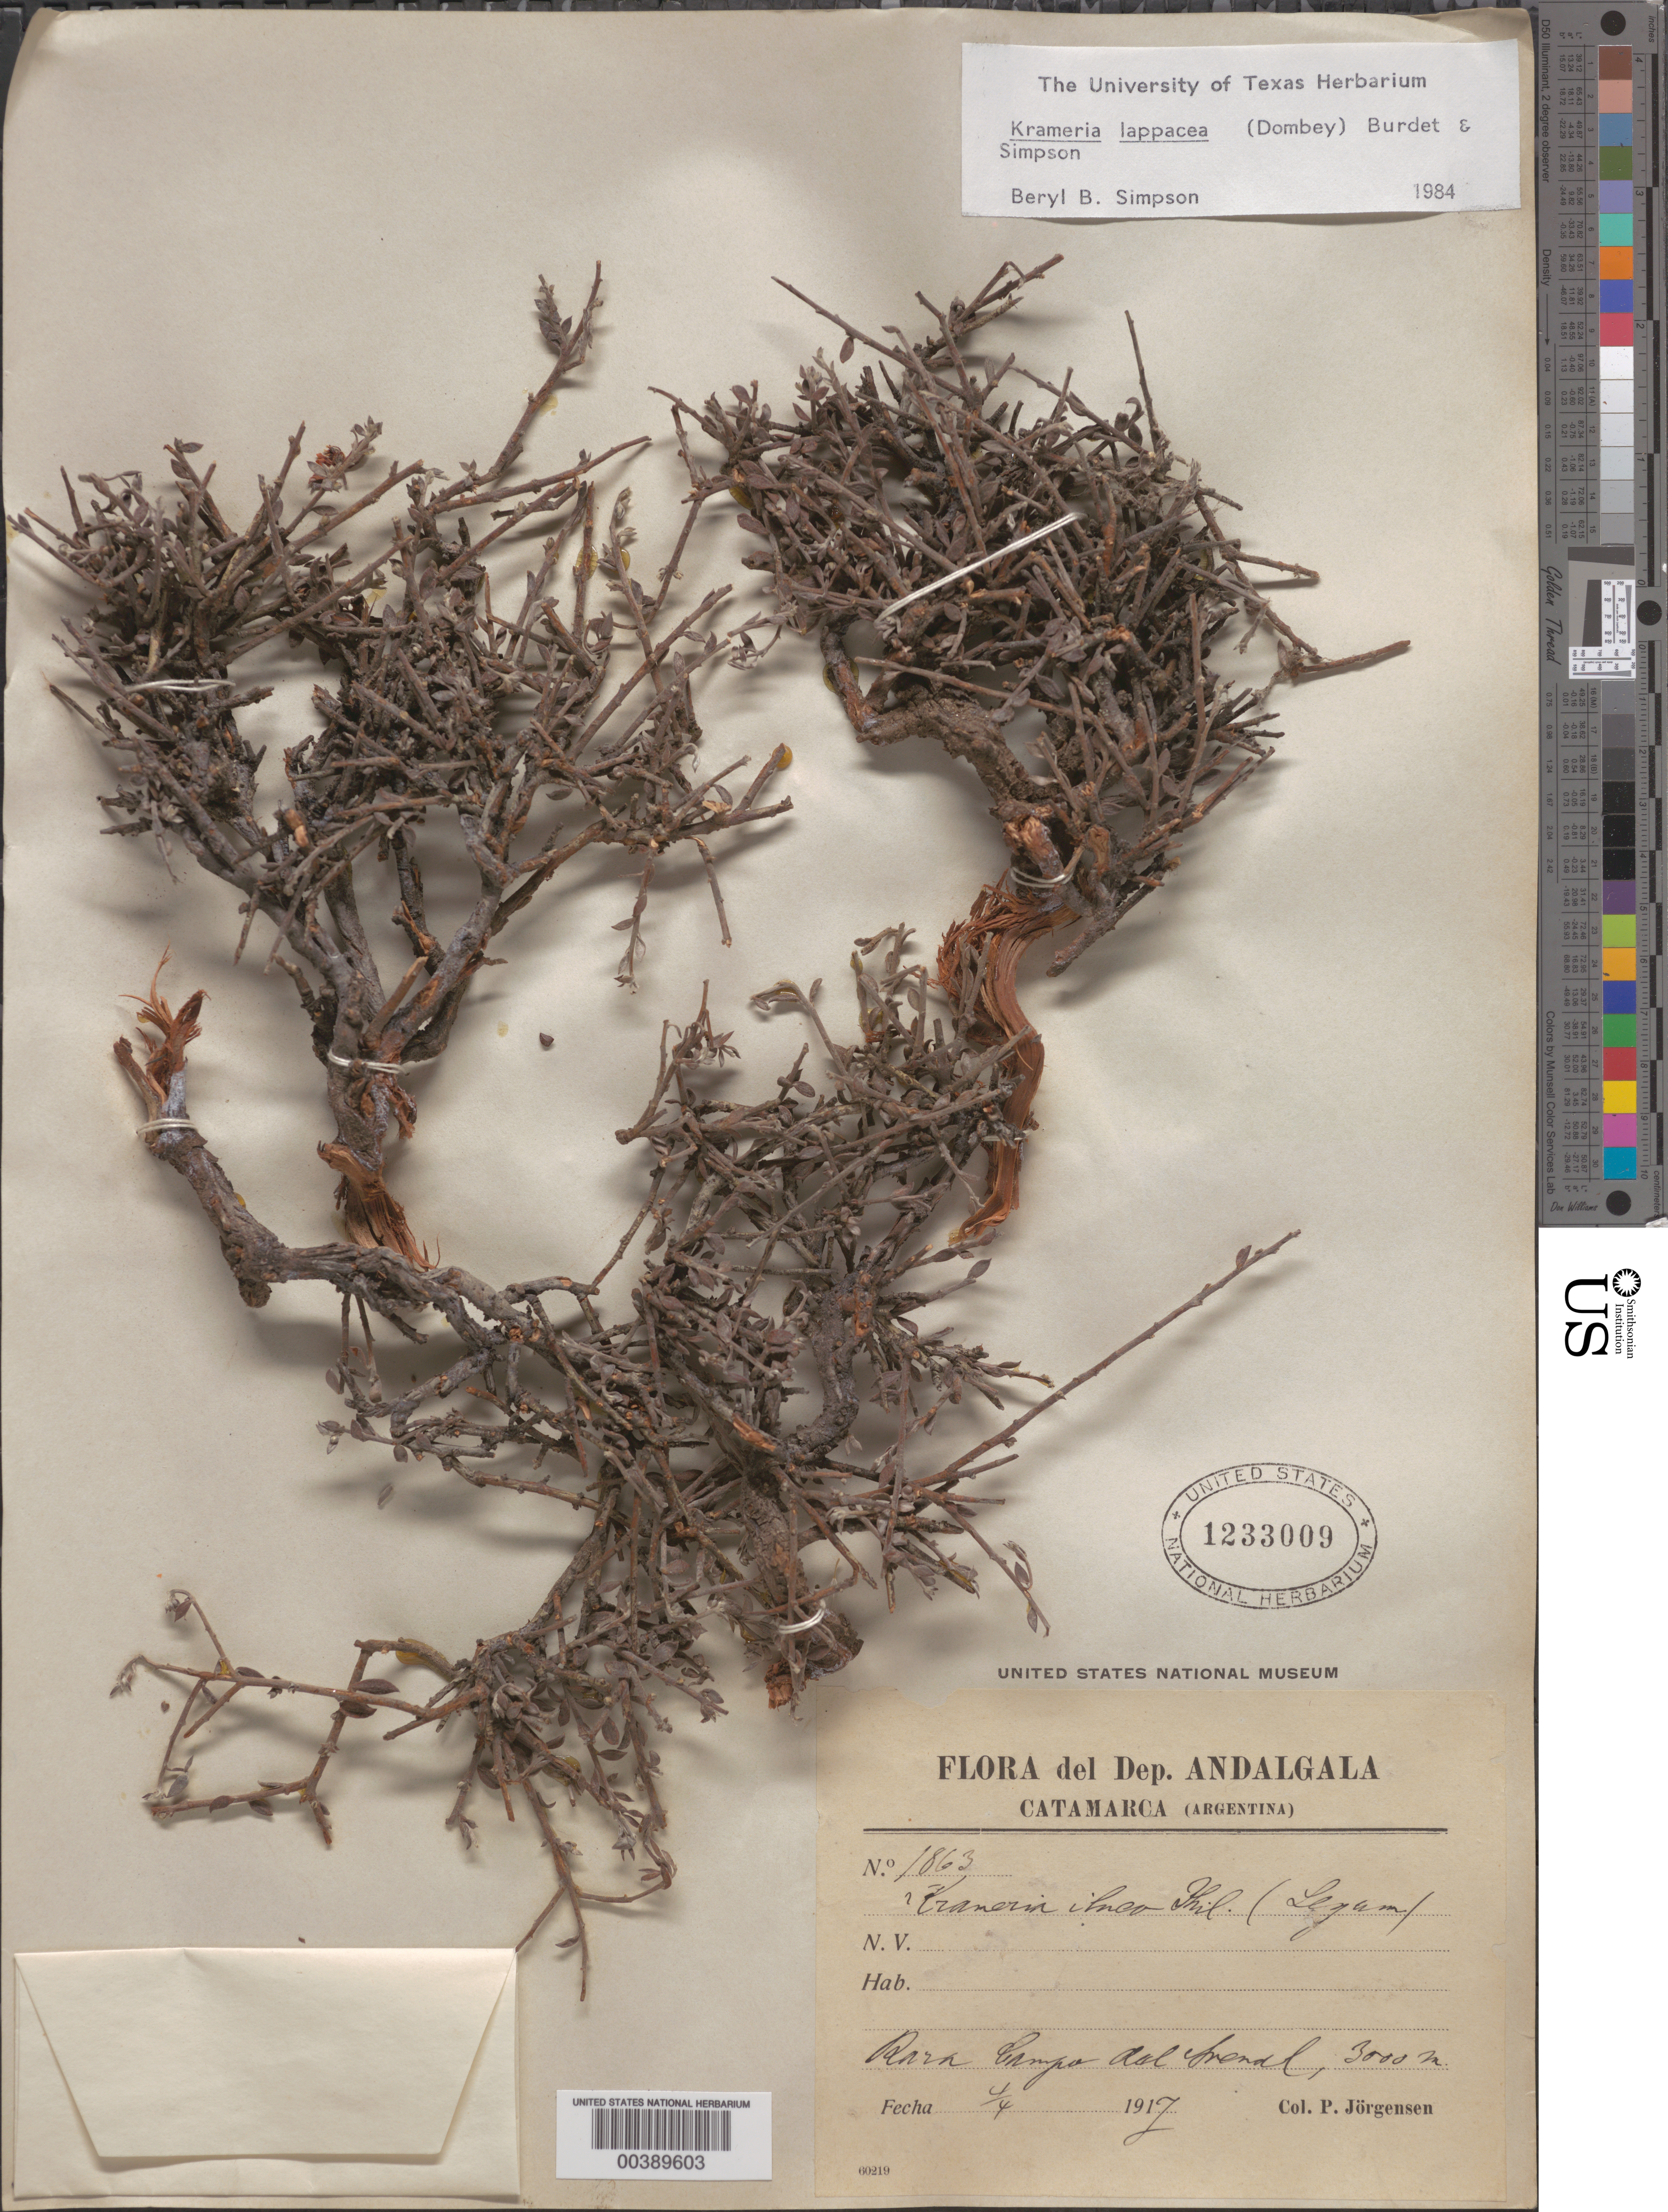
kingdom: Plantae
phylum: Tracheophyta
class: Magnoliopsida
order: Zygophyllales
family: Krameriaceae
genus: Krameria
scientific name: Krameria lappacea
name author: (Dombey) Burdet & B.B. Simpson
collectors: P. Jorgensen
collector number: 1863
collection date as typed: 04 Apr 1917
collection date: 1917-04-04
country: Argentina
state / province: Catamarca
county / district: Andalgalá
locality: Rara Campo del Brendl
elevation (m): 3000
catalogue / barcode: US 1233009